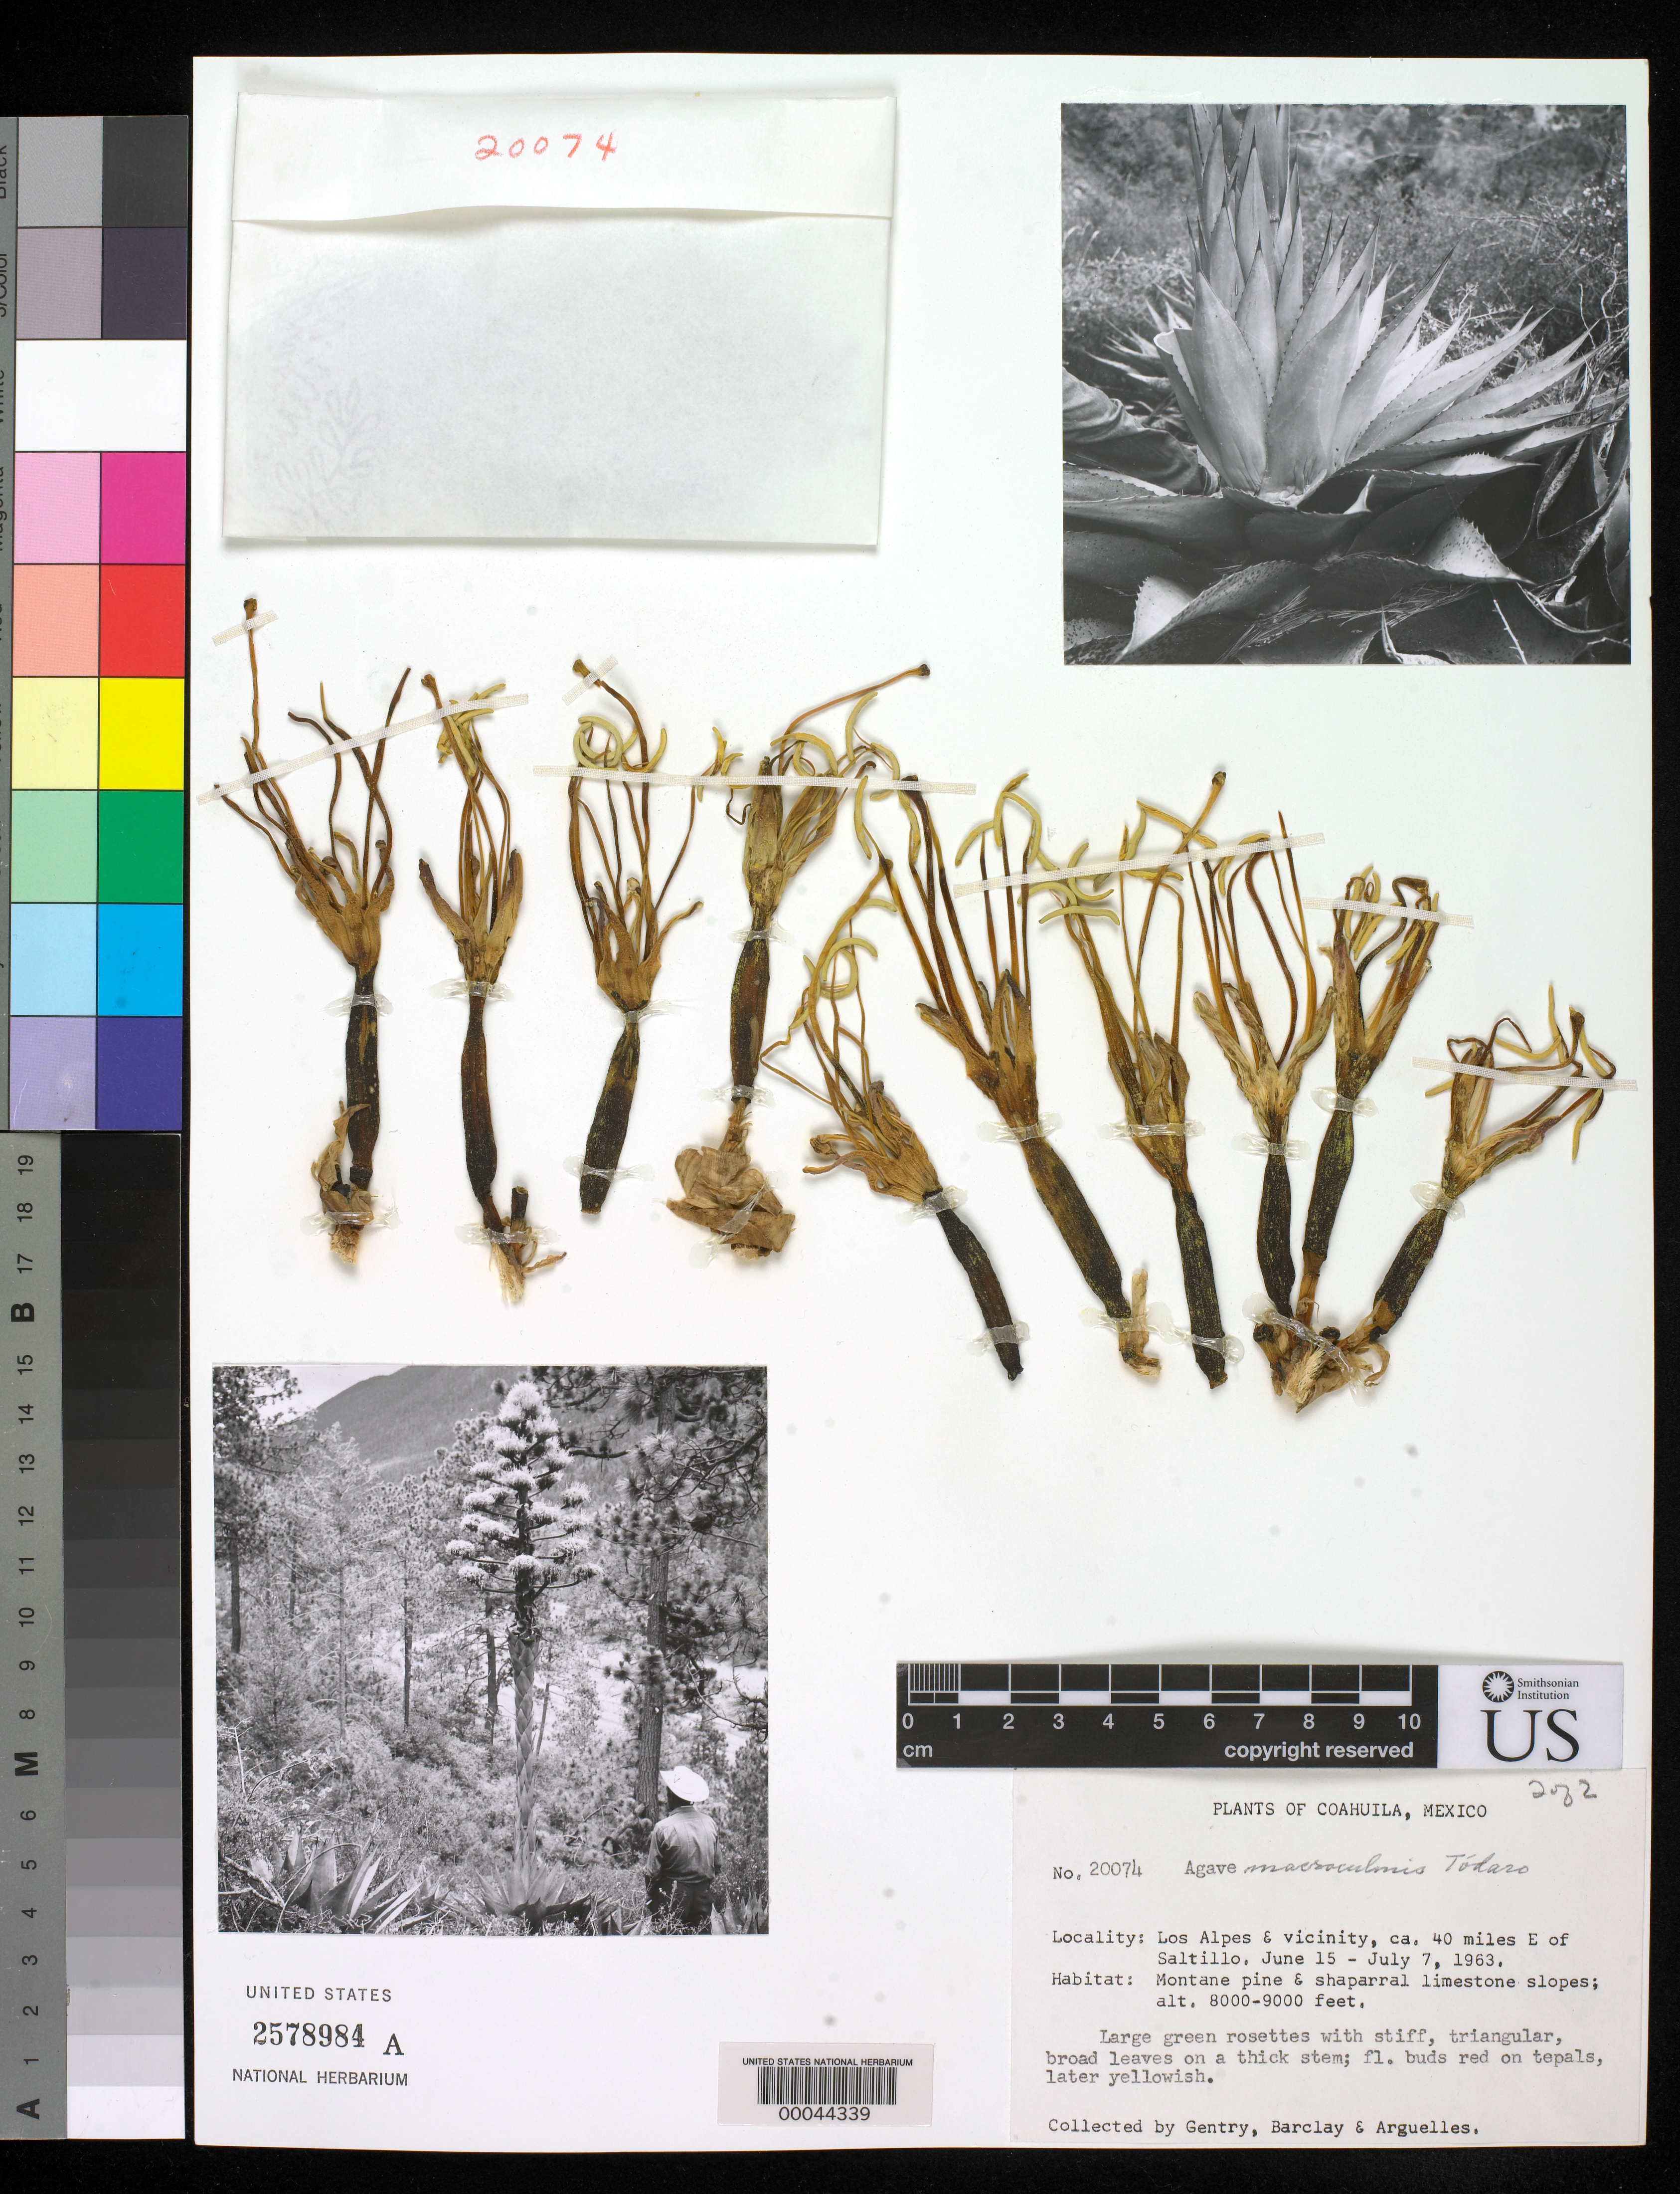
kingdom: Plantae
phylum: Tracheophyta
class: Liliopsida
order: Asparagales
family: Asparagaceae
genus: Agave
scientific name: Agave macroculmis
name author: Tod.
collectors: H. S. Gentry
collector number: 20074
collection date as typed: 15 Jun 1963 to 07 Jul 1963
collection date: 1963-06-15/1963-07-07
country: Mexico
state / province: Coahuila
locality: Los Alpes & vicinity, ca 40 mi E of Saltillo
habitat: Montane pine & shaparral limestone slopes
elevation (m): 2438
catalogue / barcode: US 2578984A